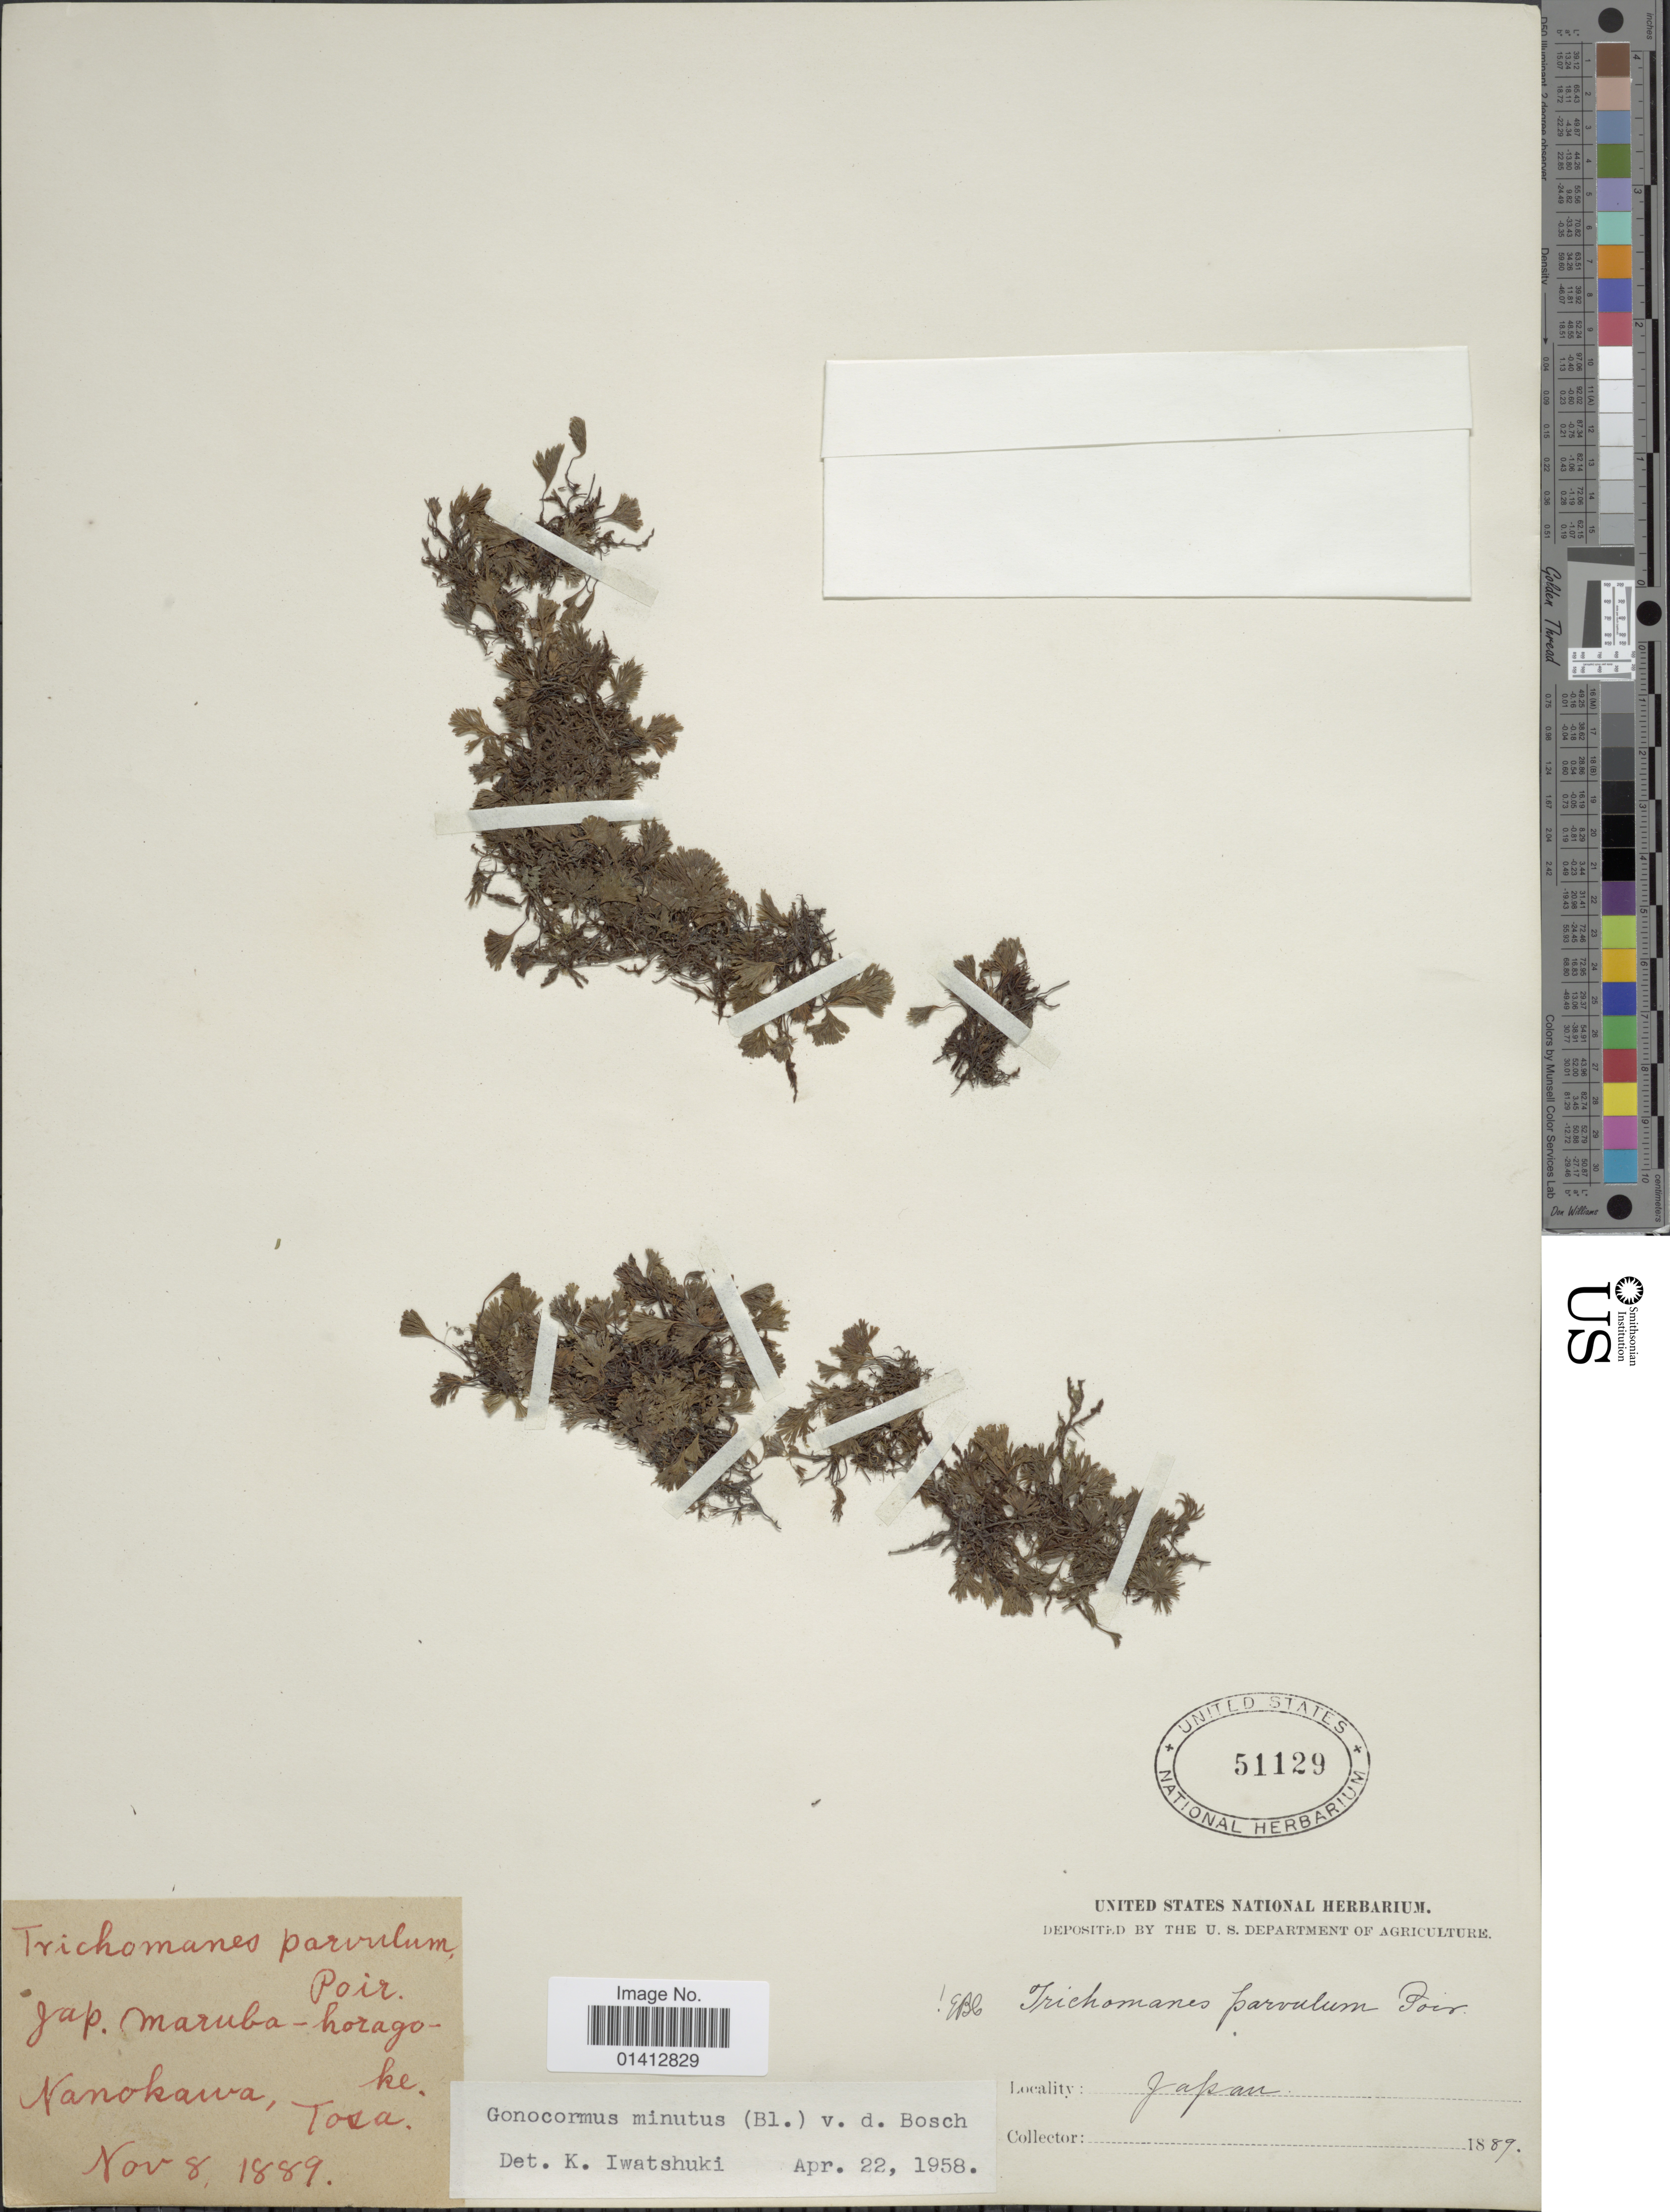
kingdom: Plantae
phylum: Tracheophyta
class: Polypodiopsida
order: Hymenophyllales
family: Hymenophyllaceae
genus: Crepidomanes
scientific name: Crepidomanes minutum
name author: (Blume) K. Iwats.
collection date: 1889-11-08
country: Japan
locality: Nanokawa, Tosa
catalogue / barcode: US 51129